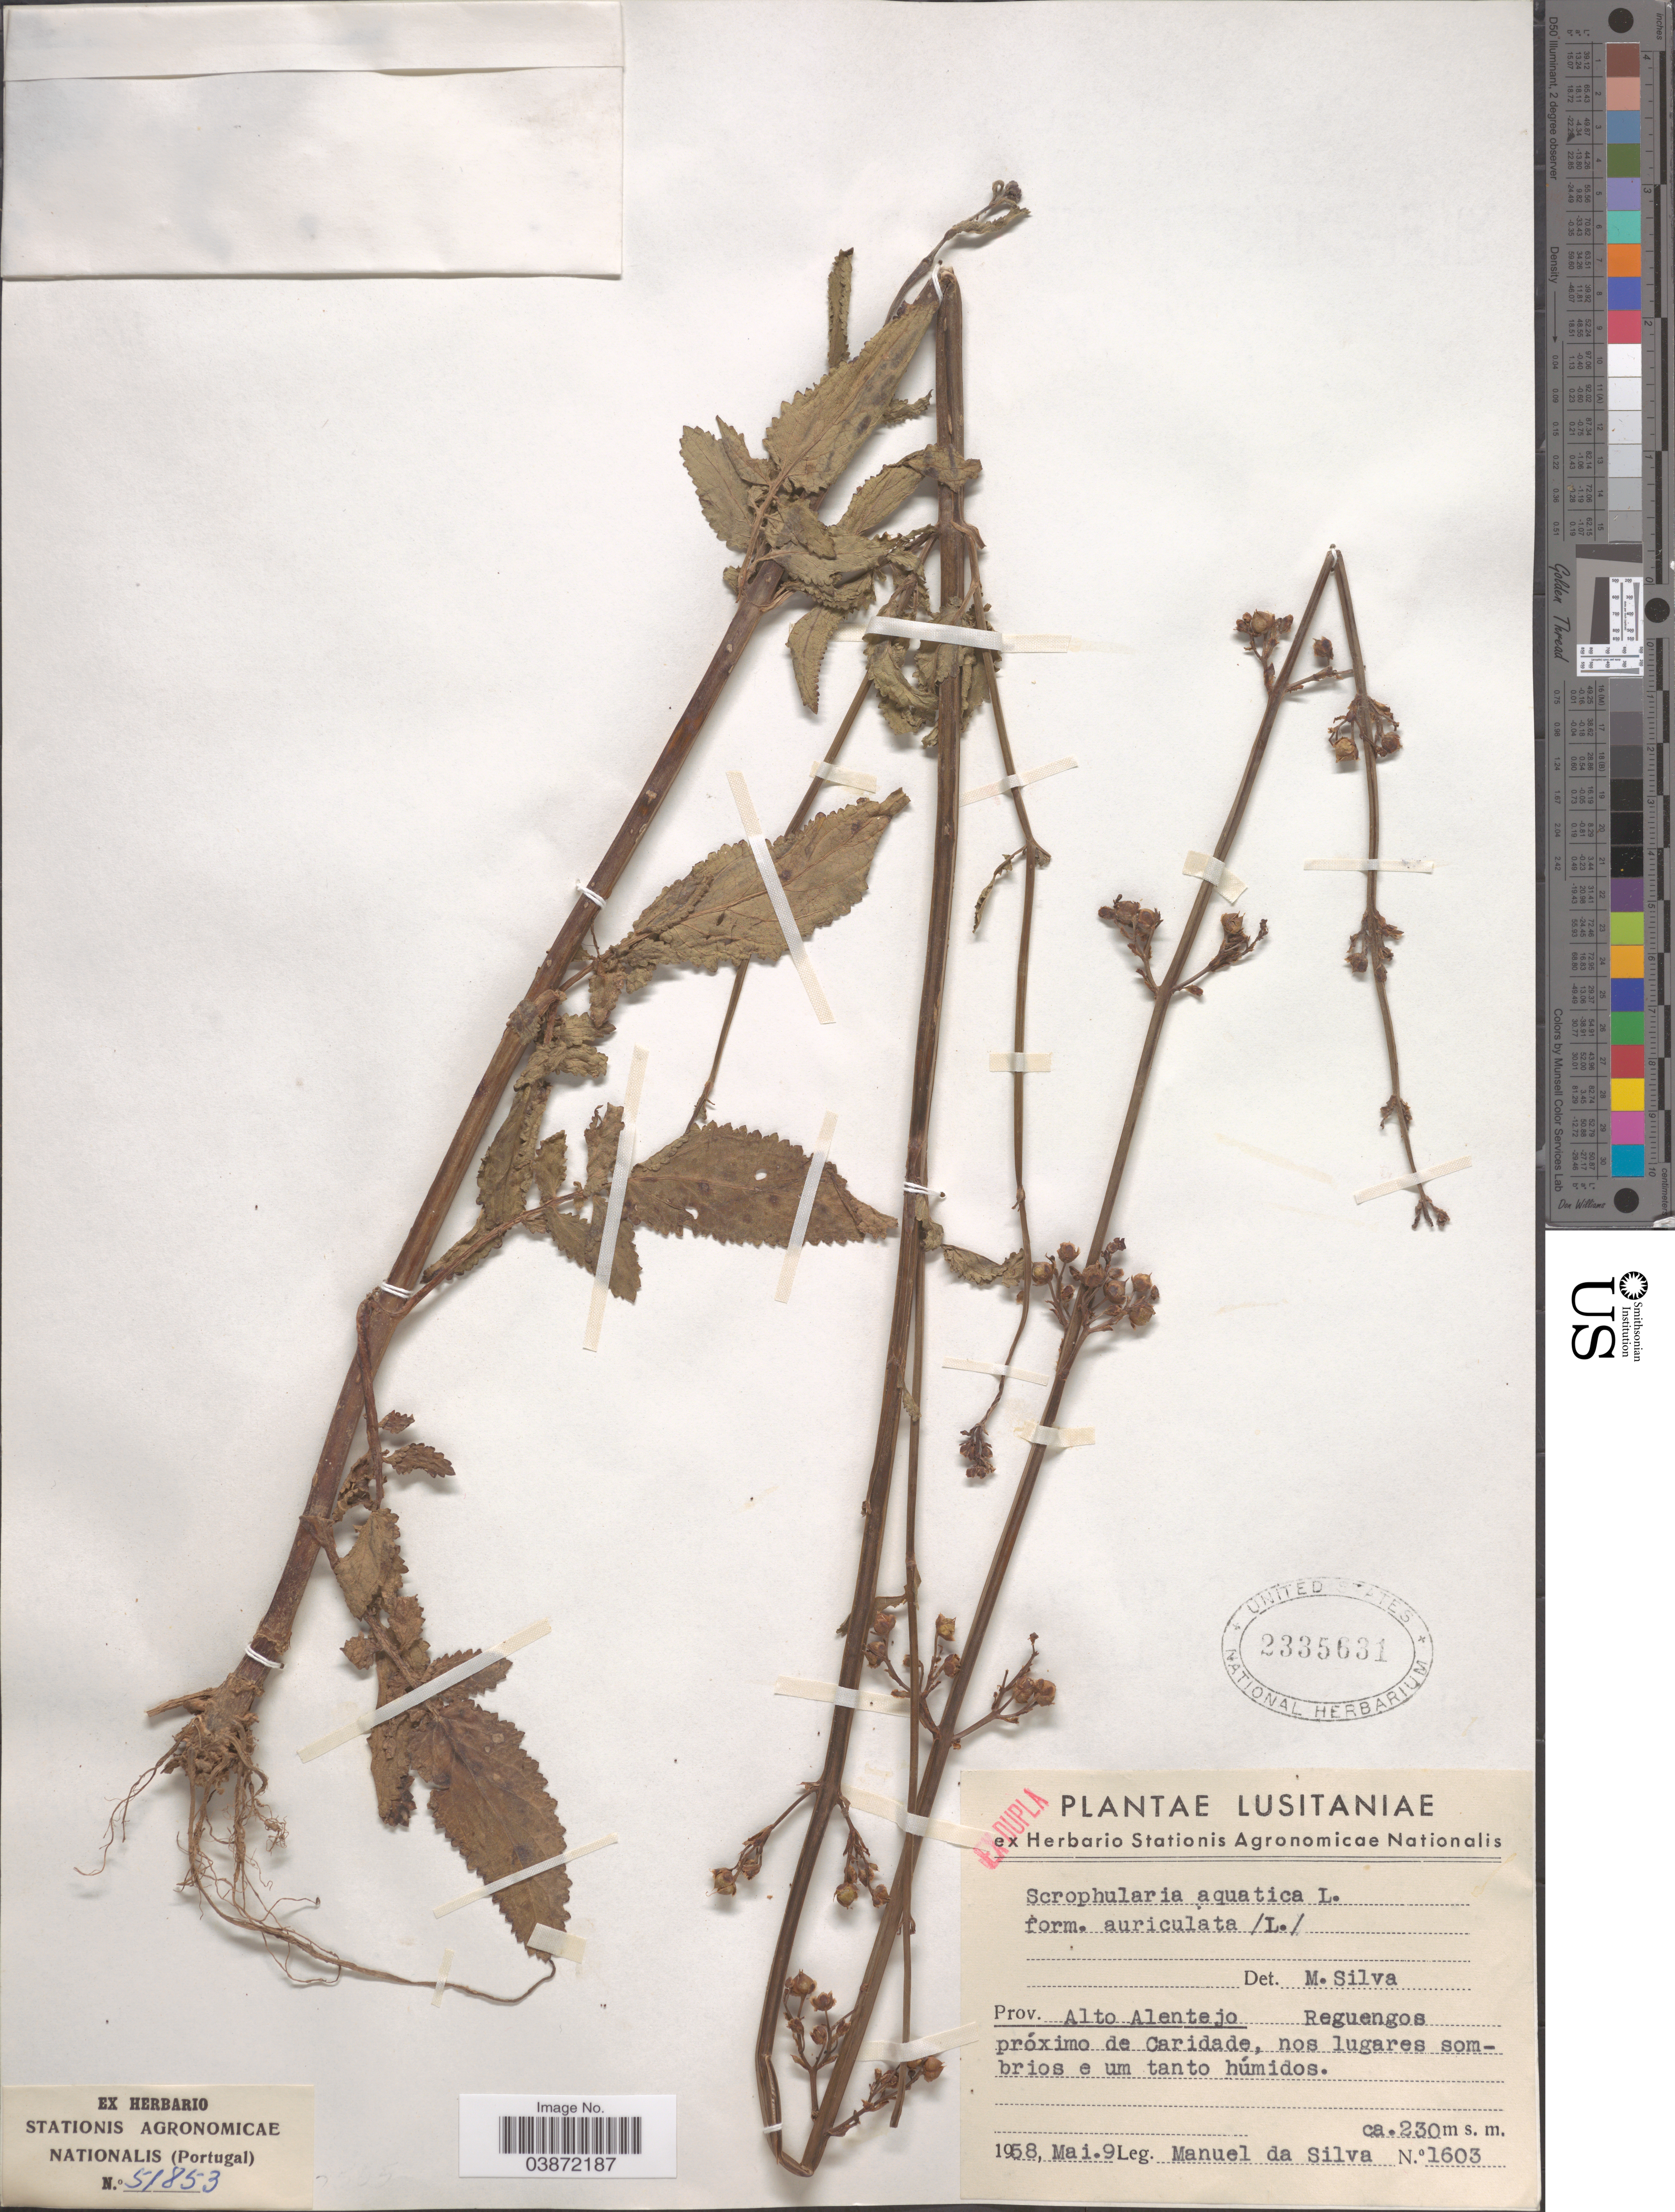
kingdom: Plantae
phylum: Tracheophyta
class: Magnoliopsida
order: Lamiales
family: Scrophulariaceae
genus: Scrophularia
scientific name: Scrophularia aquatica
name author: L.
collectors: M. Silva da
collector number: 1603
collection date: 1958-05-09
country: Portugal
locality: Lusitaniae. Prov. Alto Alentejo. Reguengos próximo de Caridade, nos lugares sombrios e um tanto húmidos.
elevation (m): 230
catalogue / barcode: US 2335631